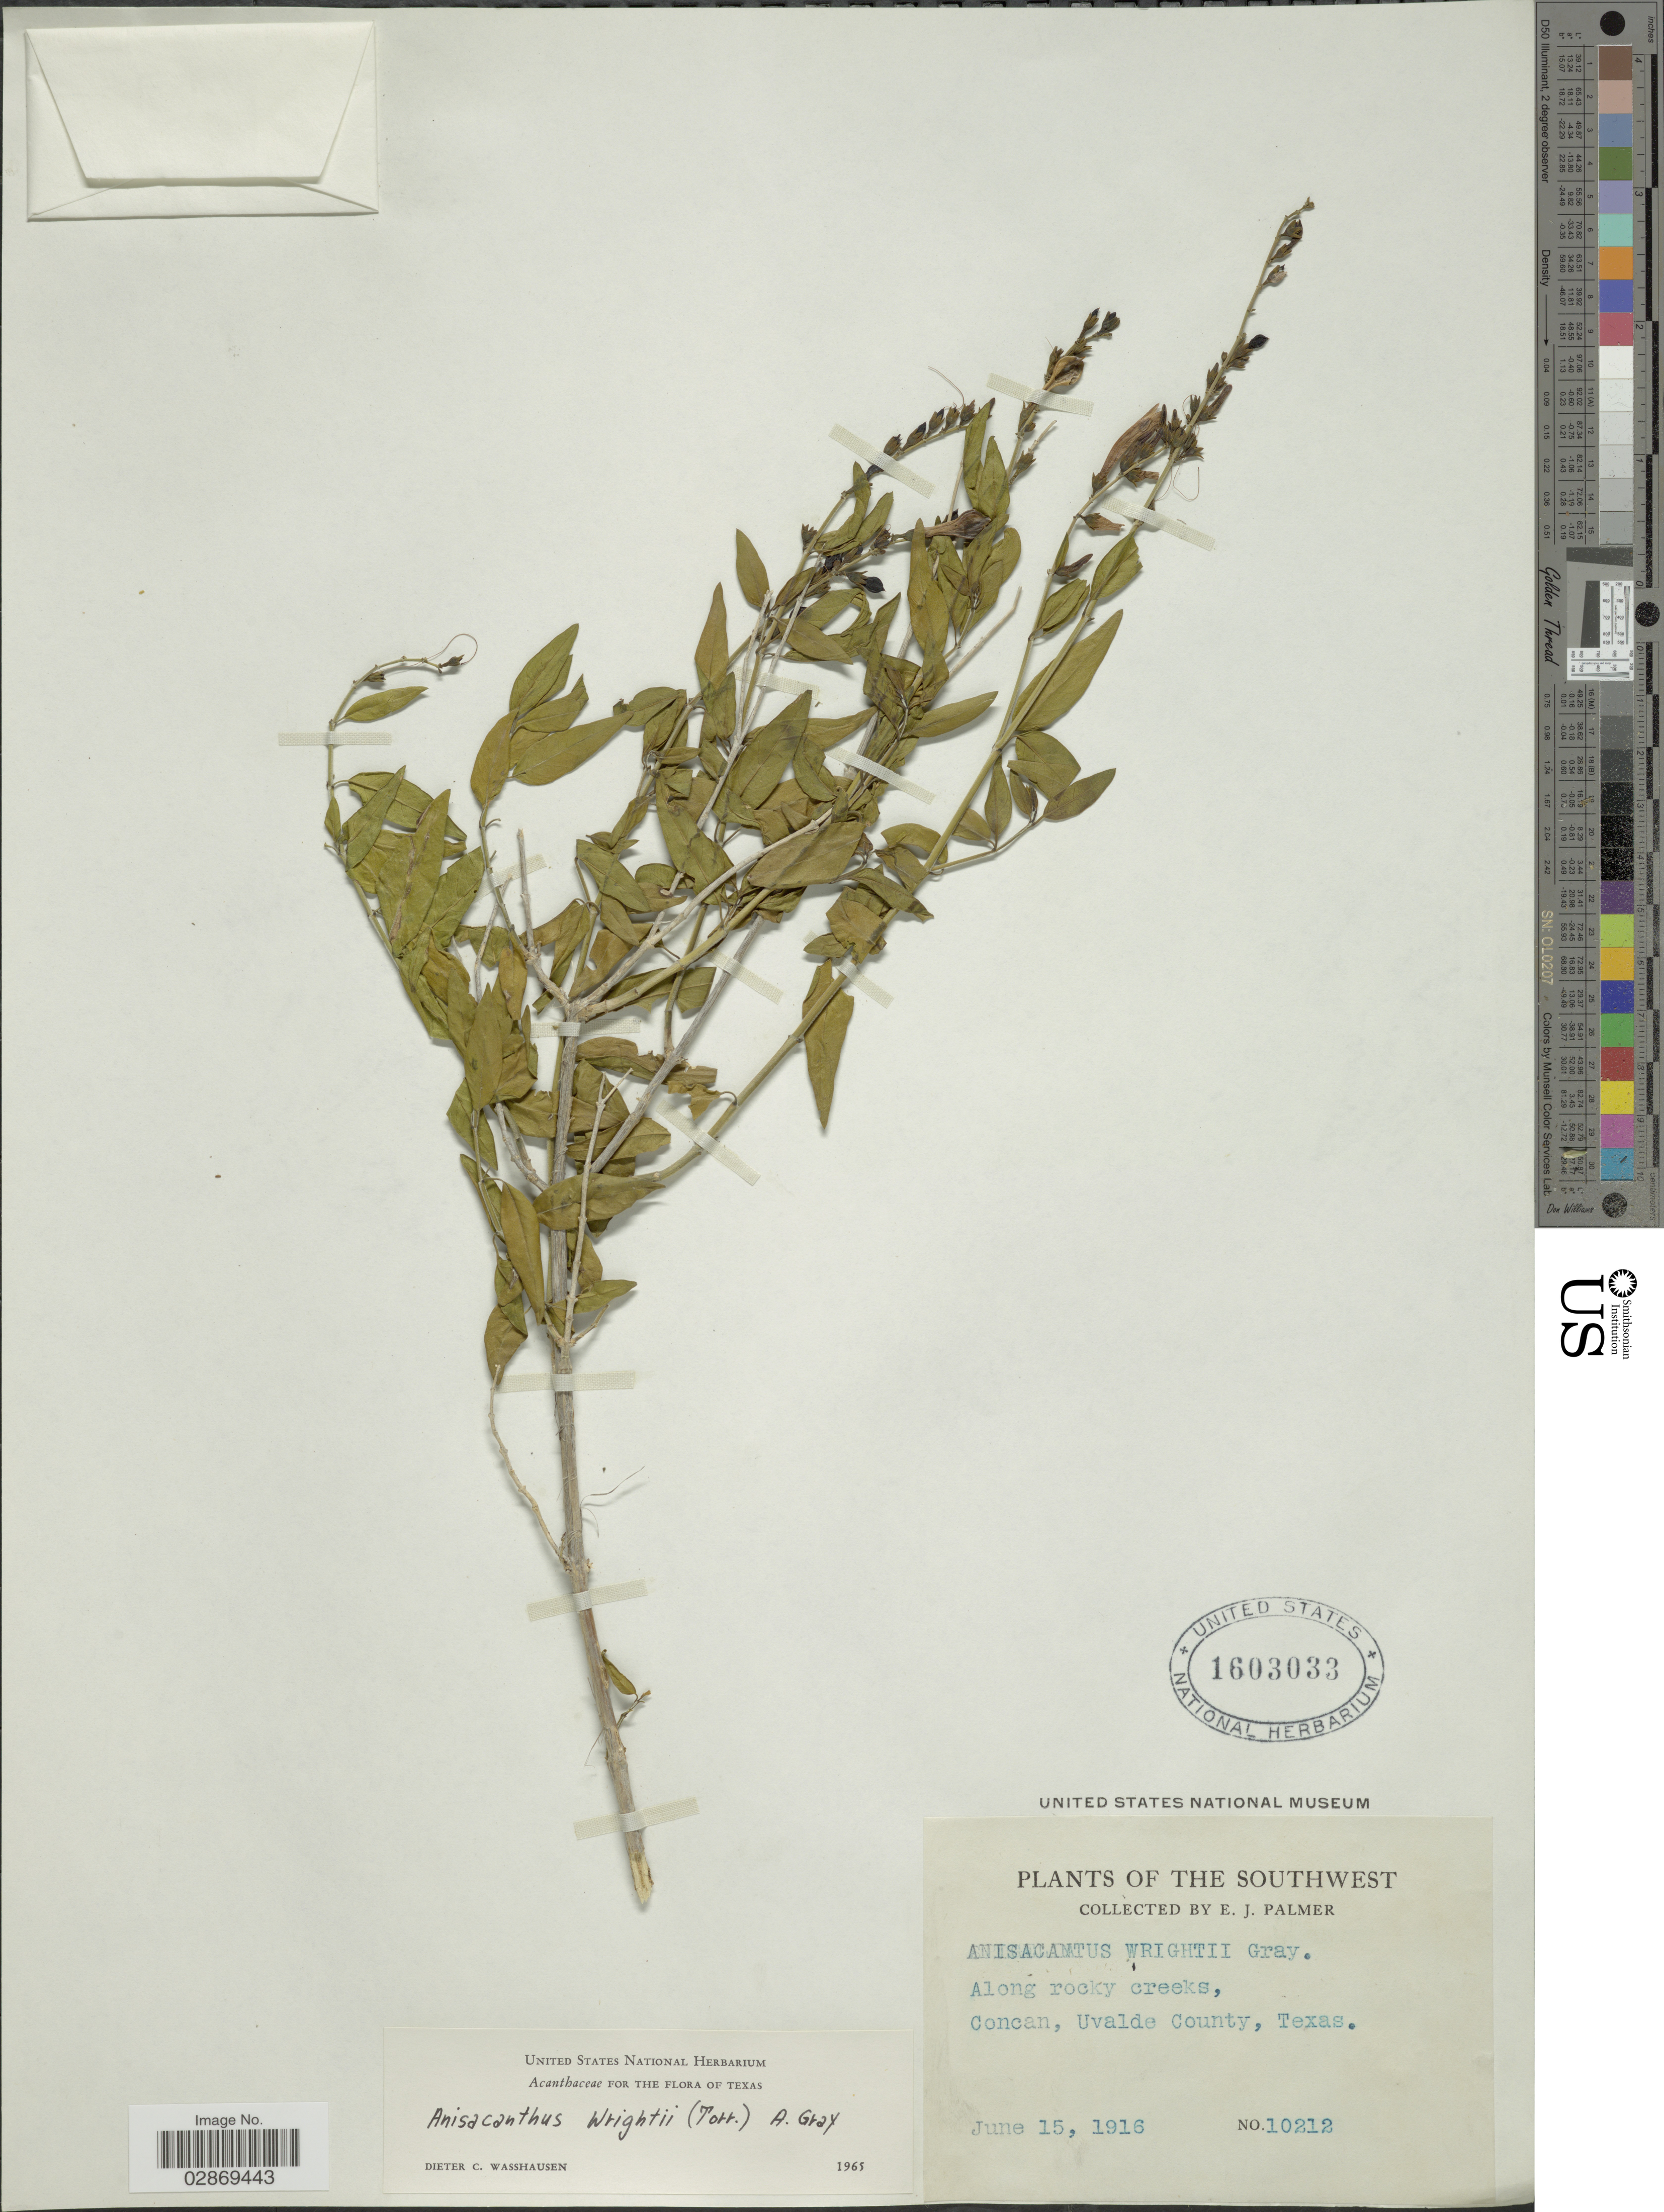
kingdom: Plantae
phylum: Tracheophyta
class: Magnoliopsida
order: Lamiales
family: Acanthaceae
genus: Anisacanthus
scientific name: Anisacanthus quadrifidus var. wrightii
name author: (Torr.) Henrickson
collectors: E. J. Palmer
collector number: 10212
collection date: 1916-06-15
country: United States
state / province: Texas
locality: Along rocky creeks, Concan, Uvalde County, Texas.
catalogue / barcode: US 1603033